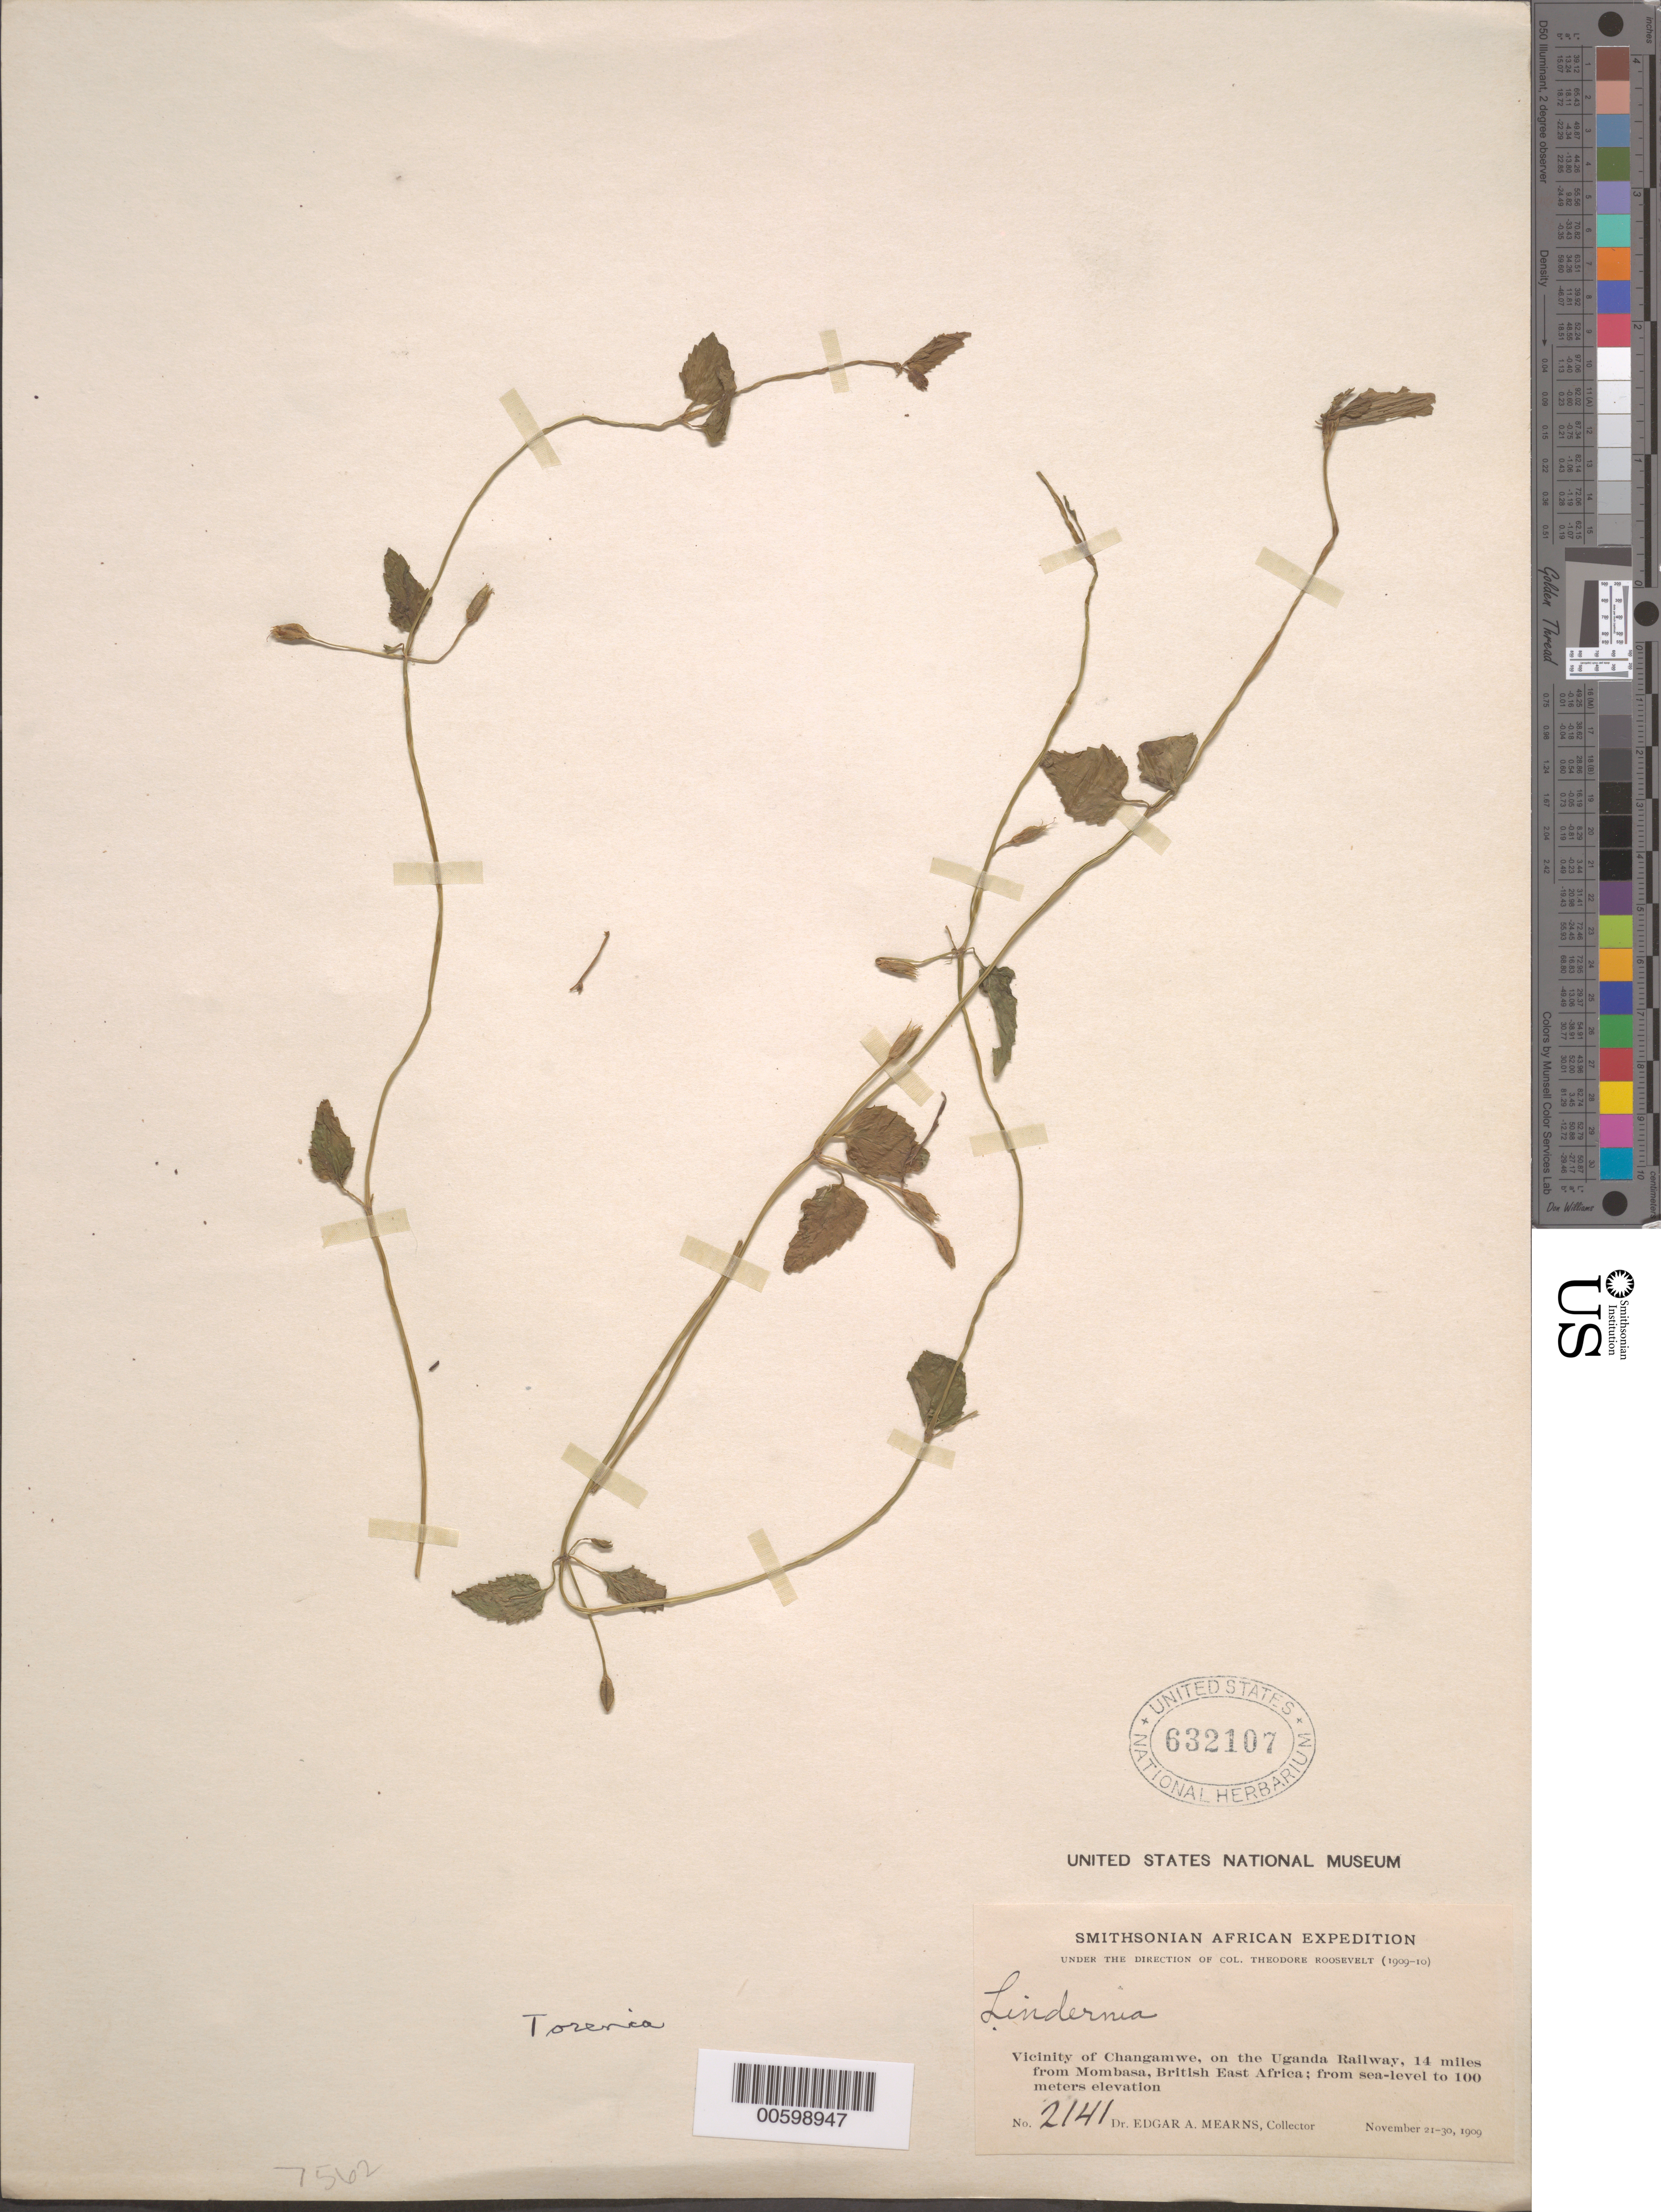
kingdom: Plantae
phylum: Tracheophyta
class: Magnoliopsida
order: Lamiales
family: Linderniaceae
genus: Lindernia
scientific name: Lindernia diffusa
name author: (L.) Wettst.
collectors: E. A. Mearns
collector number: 2141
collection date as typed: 21 Nov 1909 to 30 Nov 1909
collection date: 1909-11-21/1909-11-30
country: Kenya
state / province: Mombasa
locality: Vicinity of Changamwe, on the Uganda railway, 14 miles from Mombasa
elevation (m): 100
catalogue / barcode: US 632107